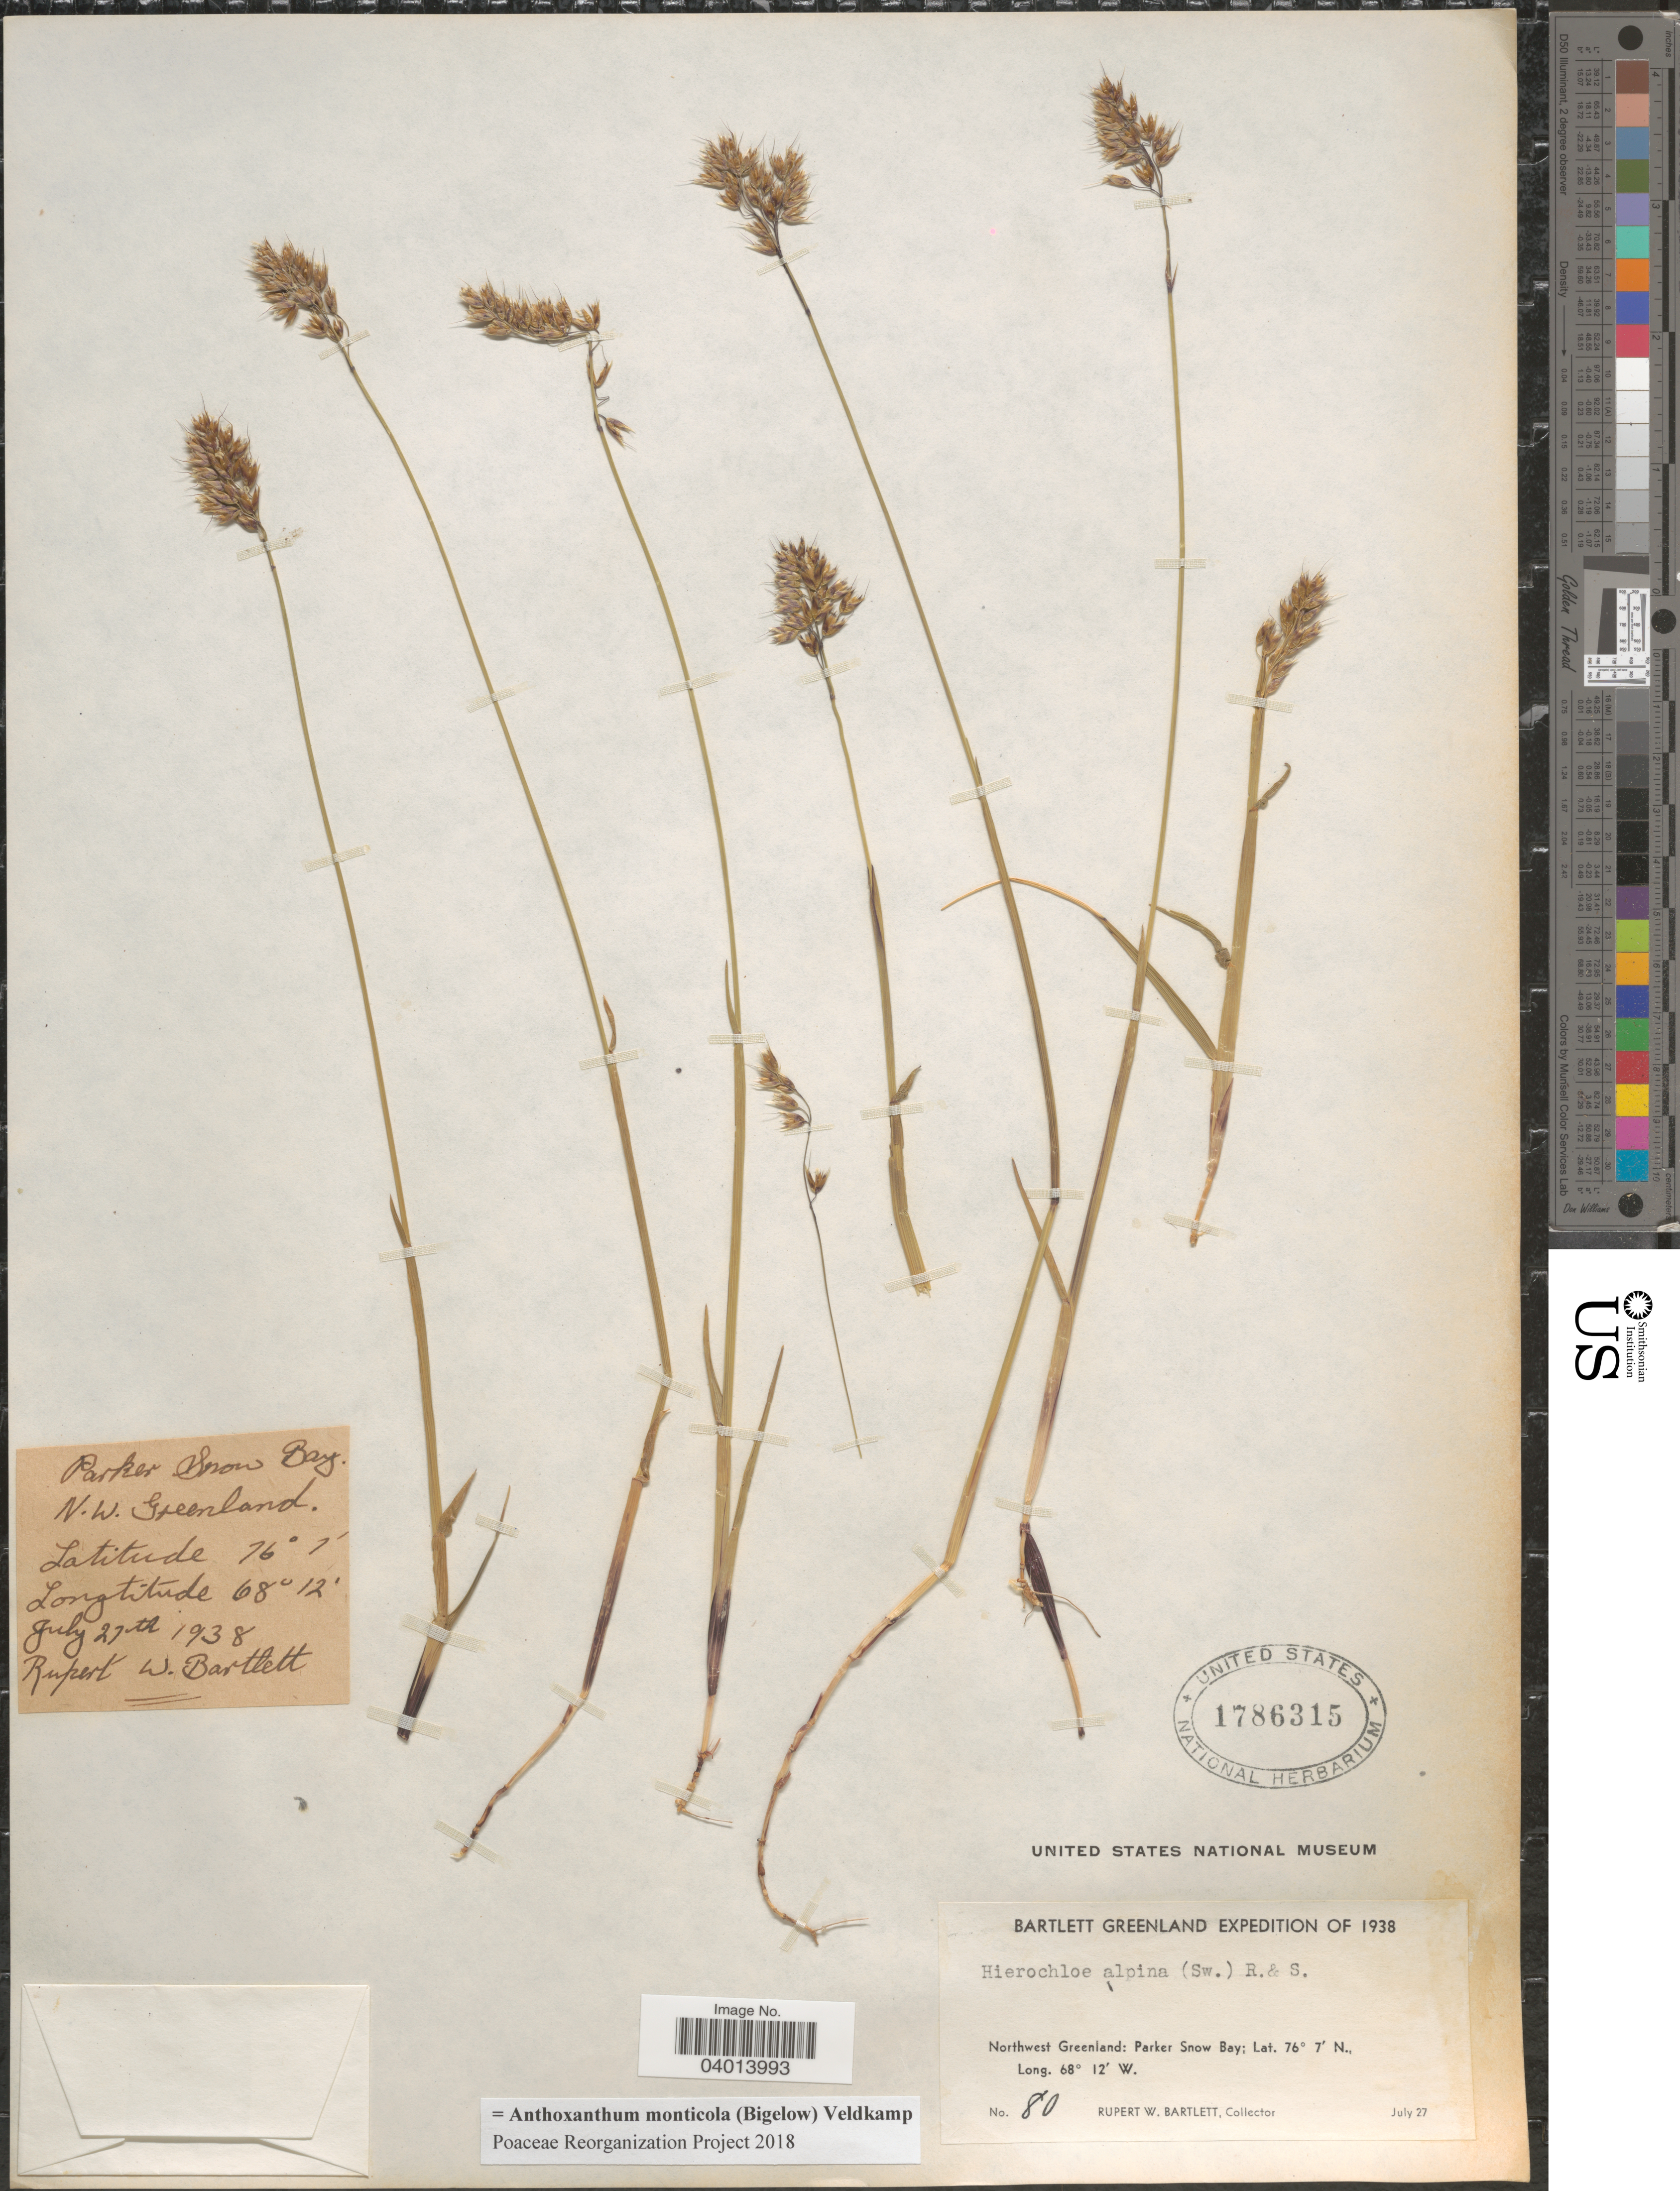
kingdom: Plantae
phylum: Tracheophyta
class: Liliopsida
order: Poales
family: Poaceae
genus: Anthoxanthum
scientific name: Anthoxanthum monticola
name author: (Bigelow) Veldkamp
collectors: R. W. Bartlett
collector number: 80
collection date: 1938-07-27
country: Greenland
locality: Northwest Greenland: Parker Snow Bay.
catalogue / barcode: US 1786315